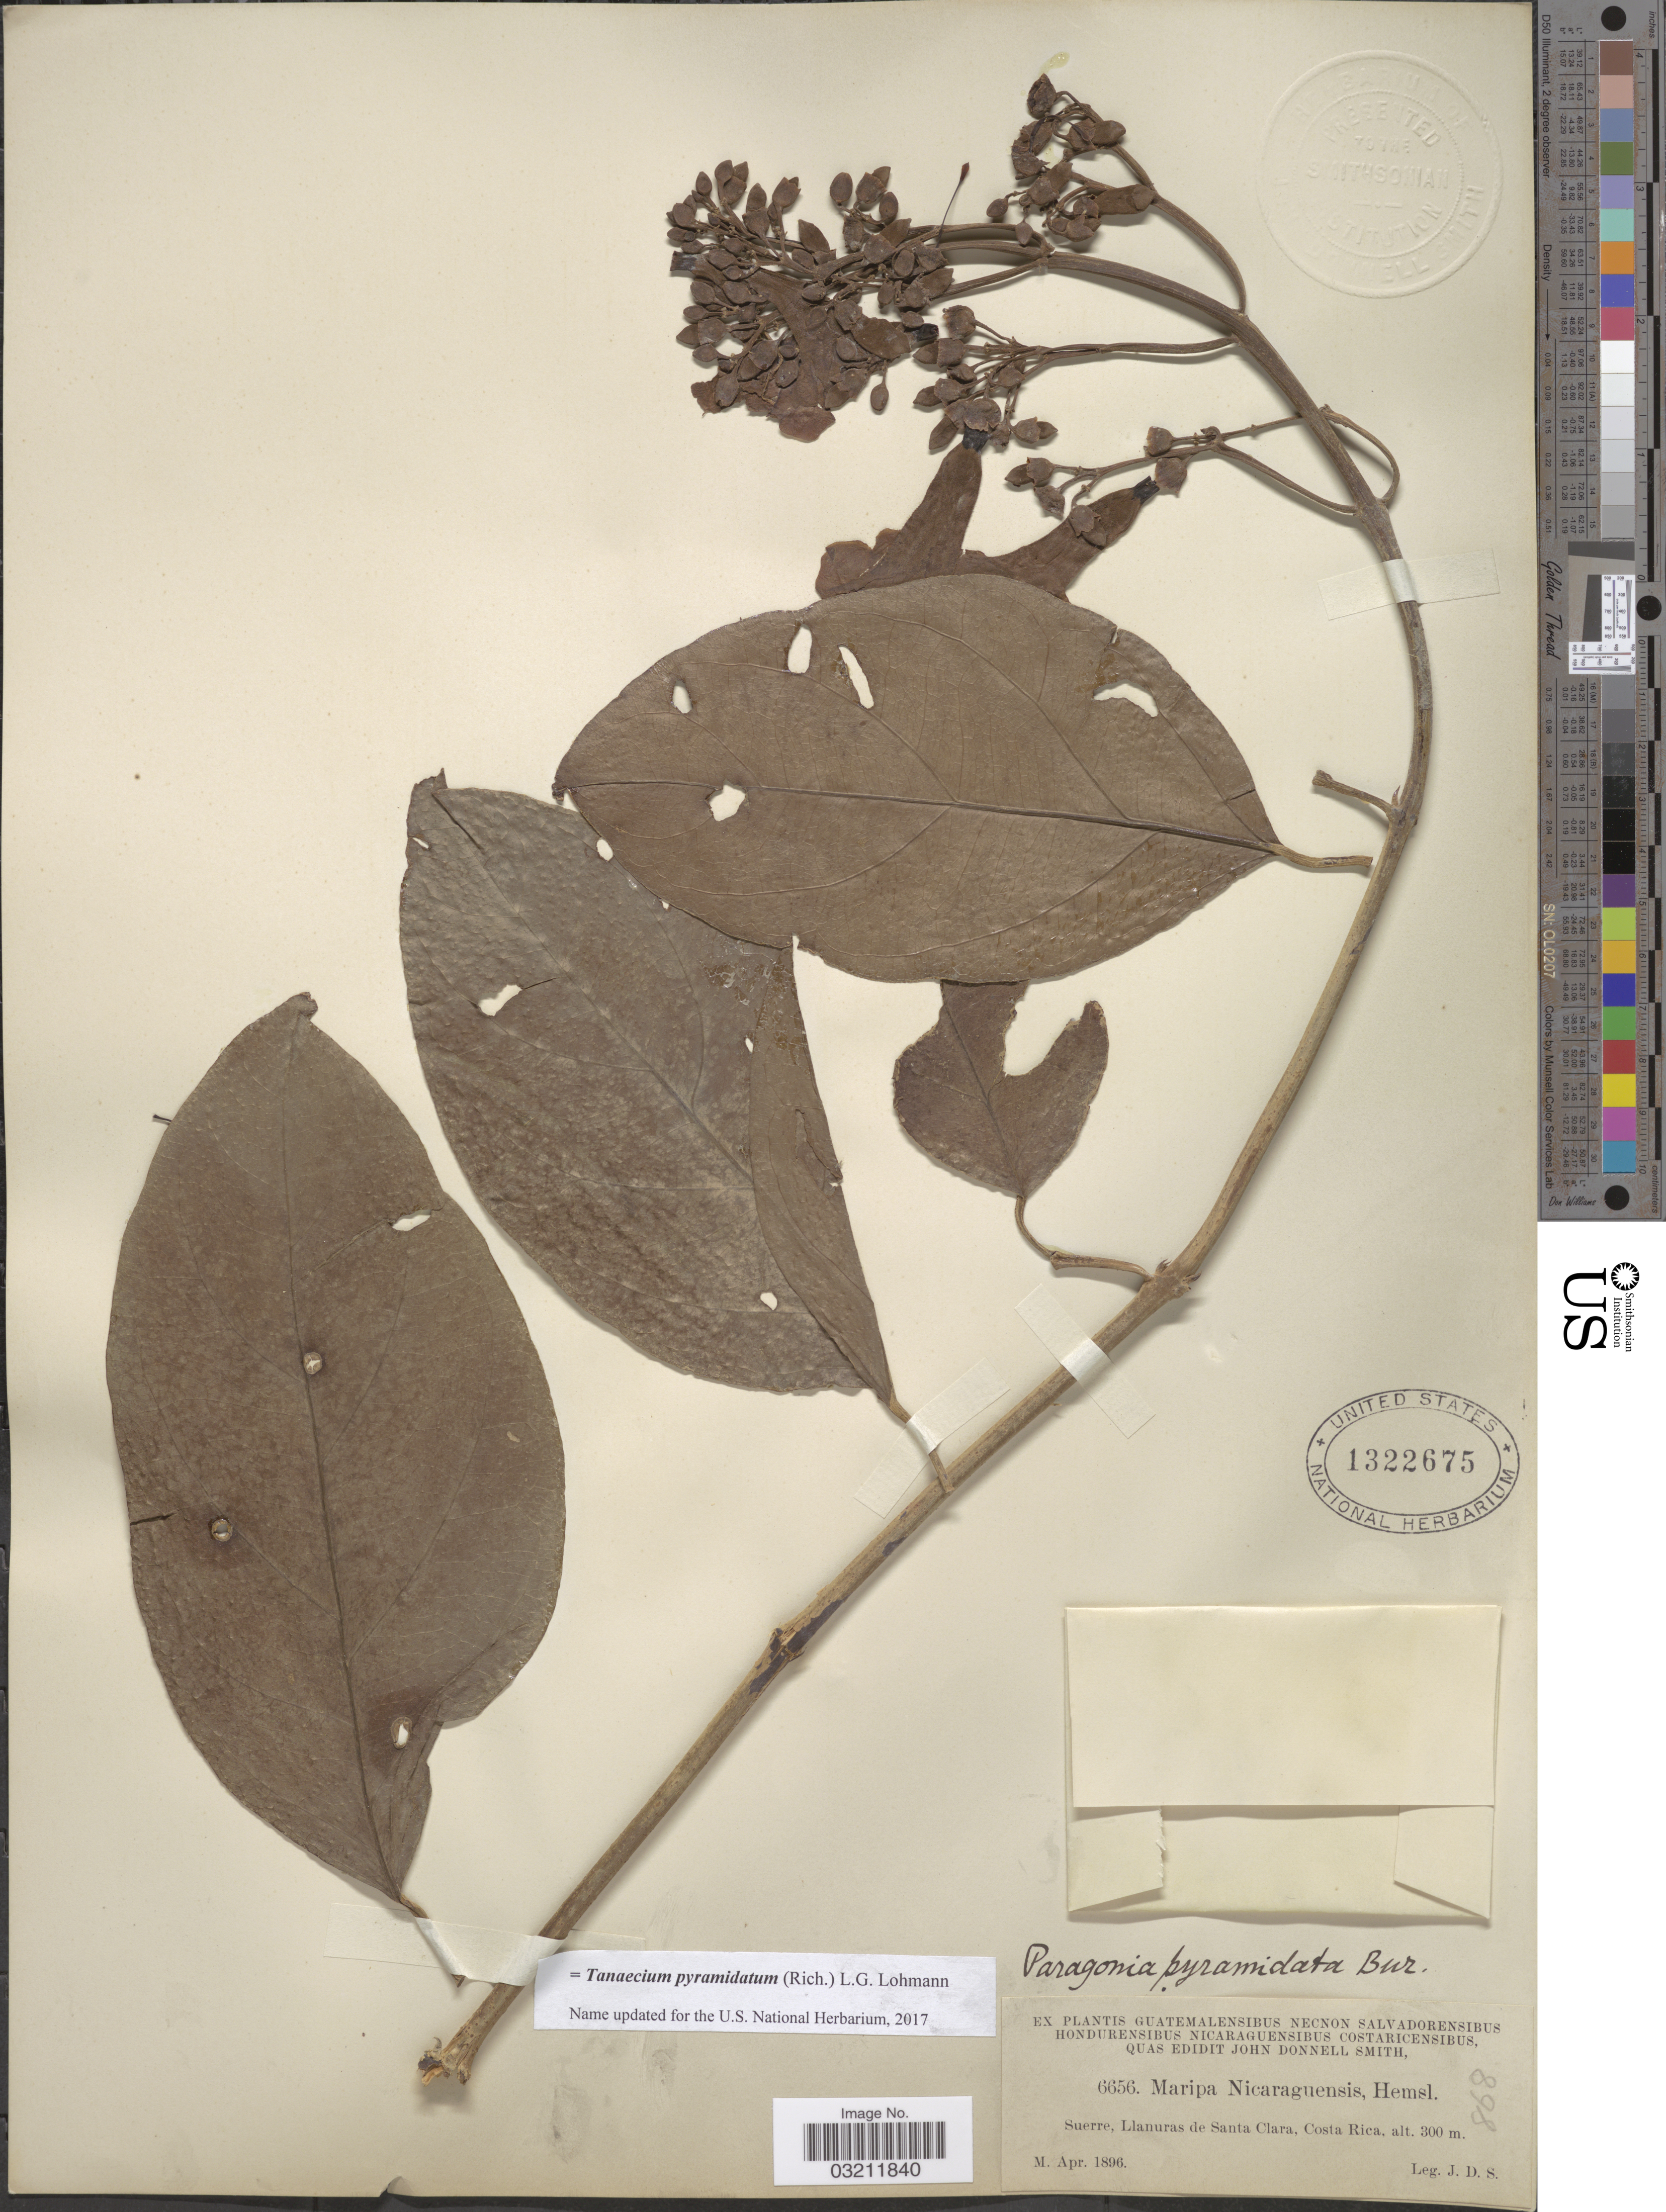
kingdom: Plantae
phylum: Tracheophyta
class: Magnoliopsida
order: Lamiales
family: Bignoniaceae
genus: Tanaecium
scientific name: Tanaecium pyramidatum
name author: (Rich.) L.G. Lohmann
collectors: J. Donnell Smith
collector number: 6656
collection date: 1896-04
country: Costa Rica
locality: Suerre, Llanuras de Santa Clara.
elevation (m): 300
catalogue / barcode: US 1322675